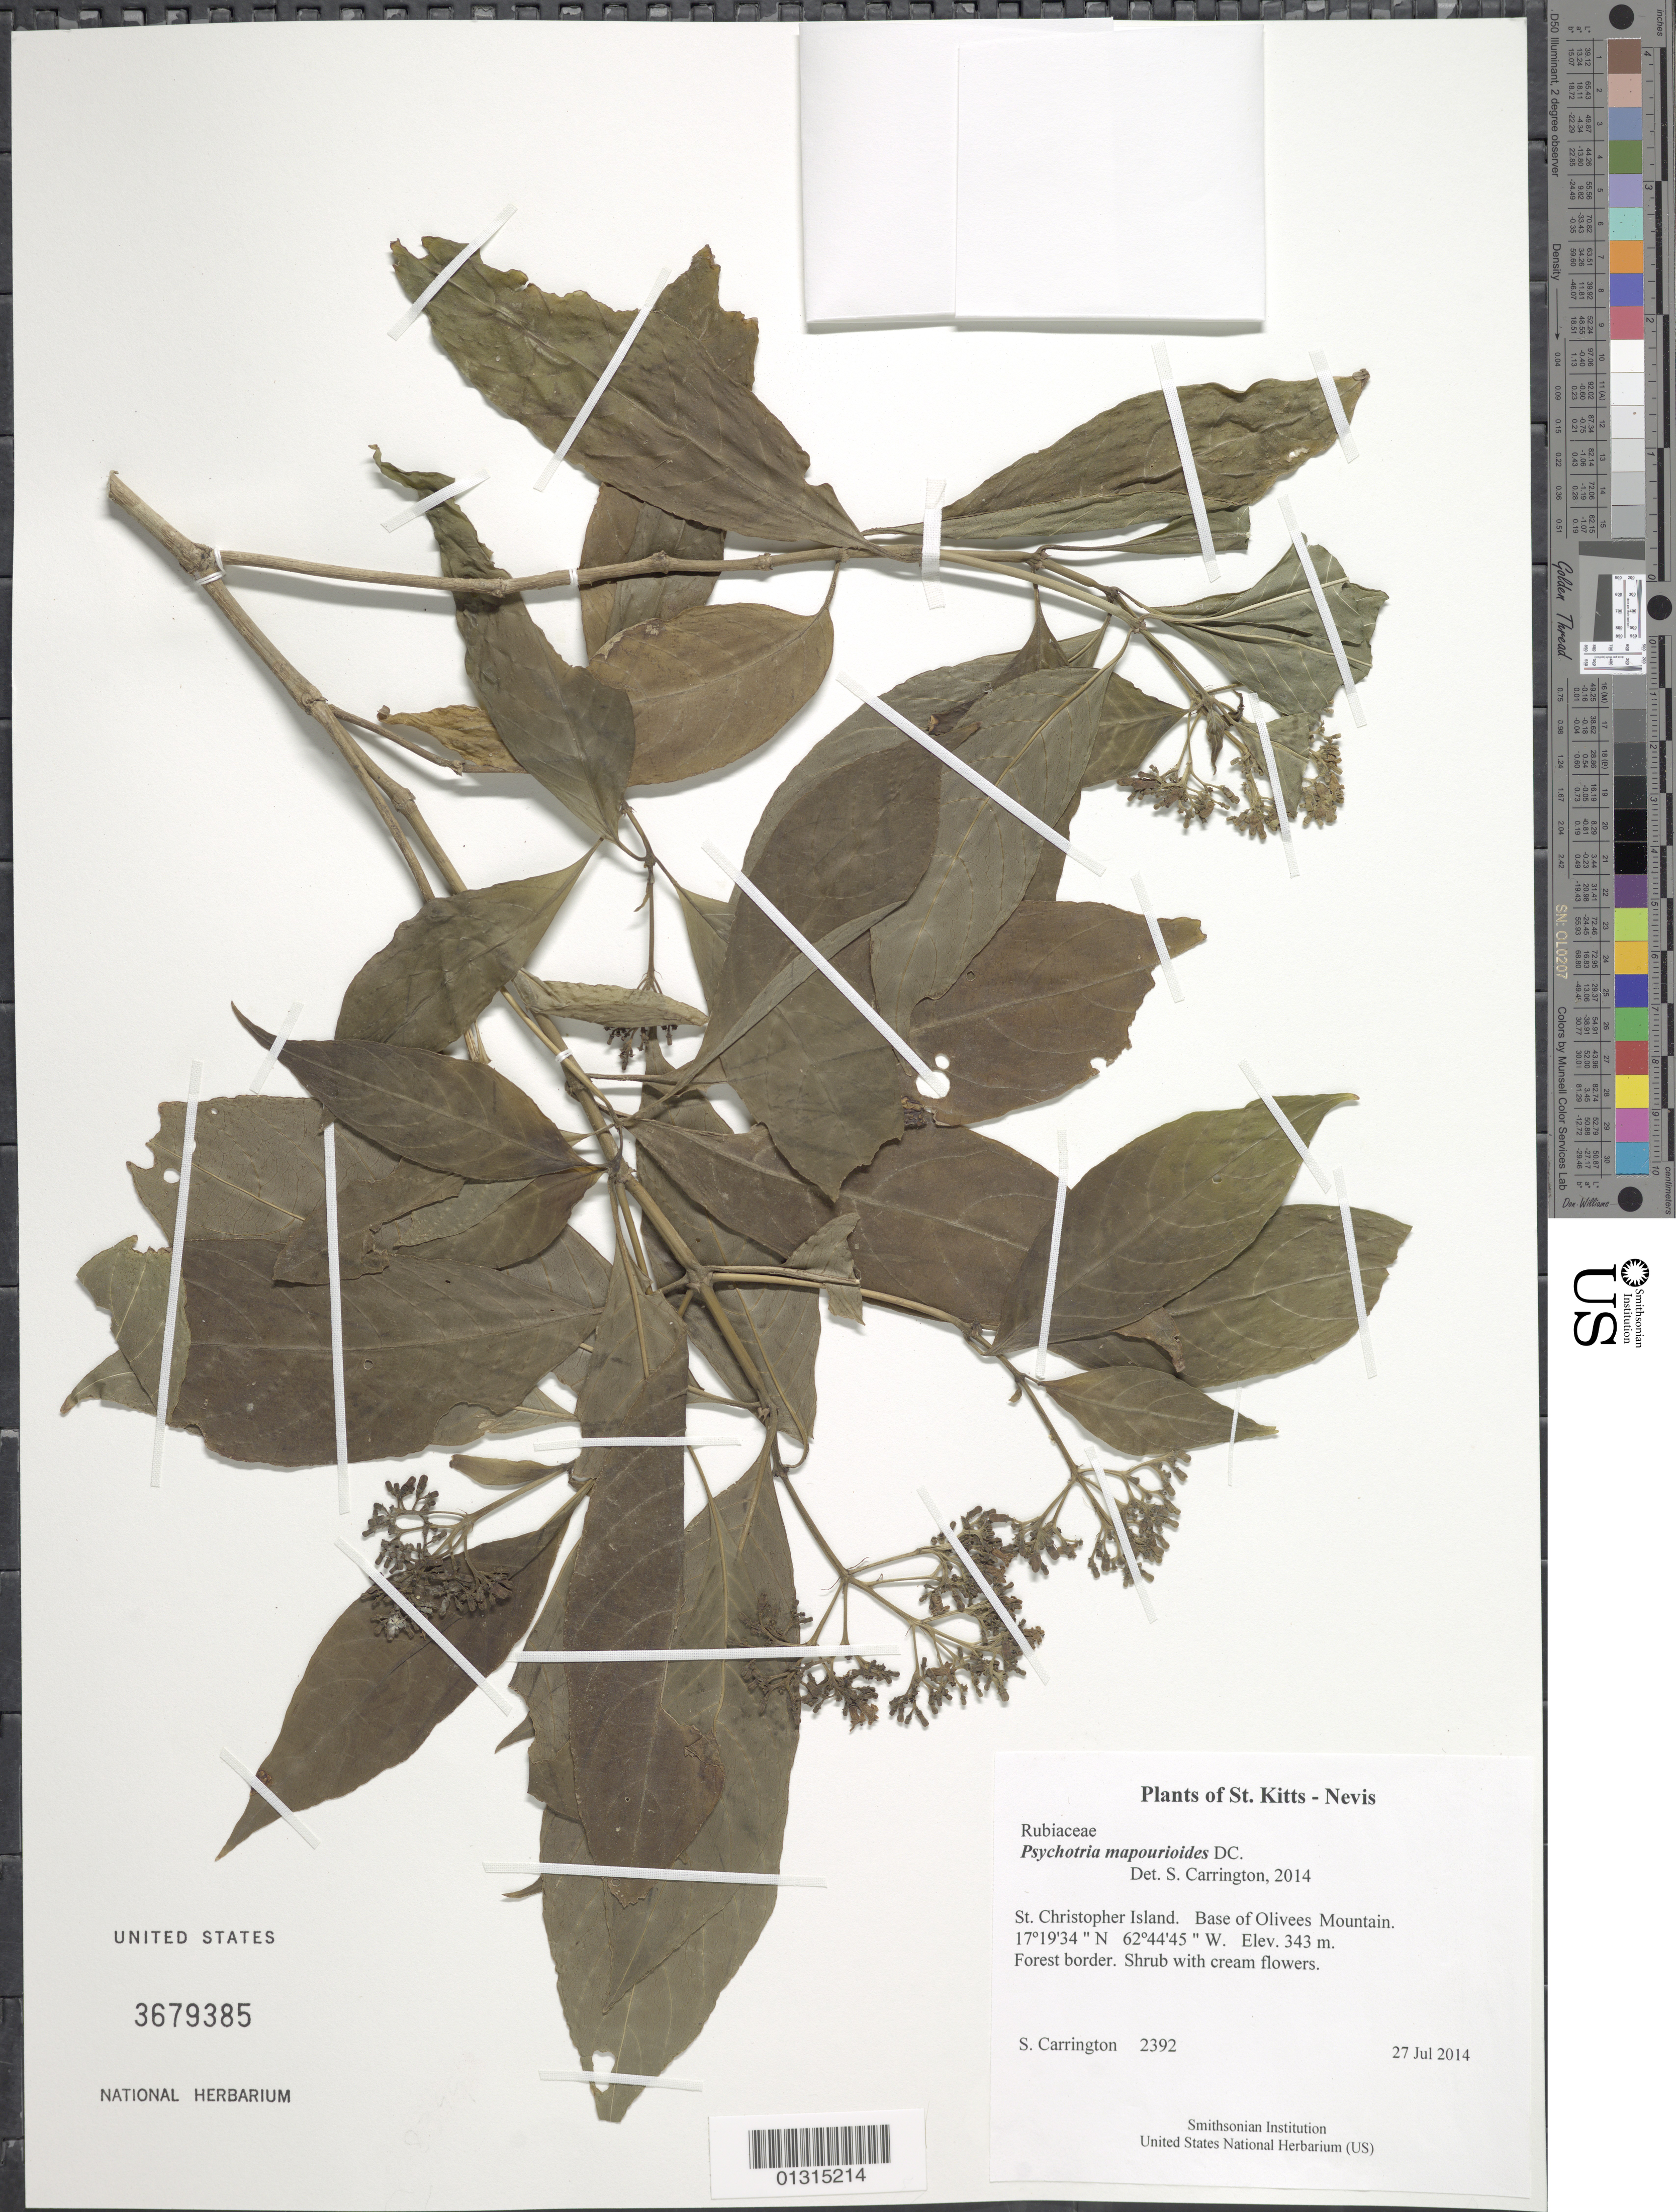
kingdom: Plantae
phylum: Tracheophyta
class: Magnoliopsida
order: Gentianales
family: Rubiaceae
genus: Psychotria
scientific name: Psychotria mapourioides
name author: DC.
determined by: Carrington, C. M. S.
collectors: C. M. S. Carrington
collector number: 2392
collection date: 2014-07-27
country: St. Christopher-Nevis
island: St. Christopher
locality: Base of Olivees Mountain.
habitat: Forest border.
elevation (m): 343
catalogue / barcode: US 3679385